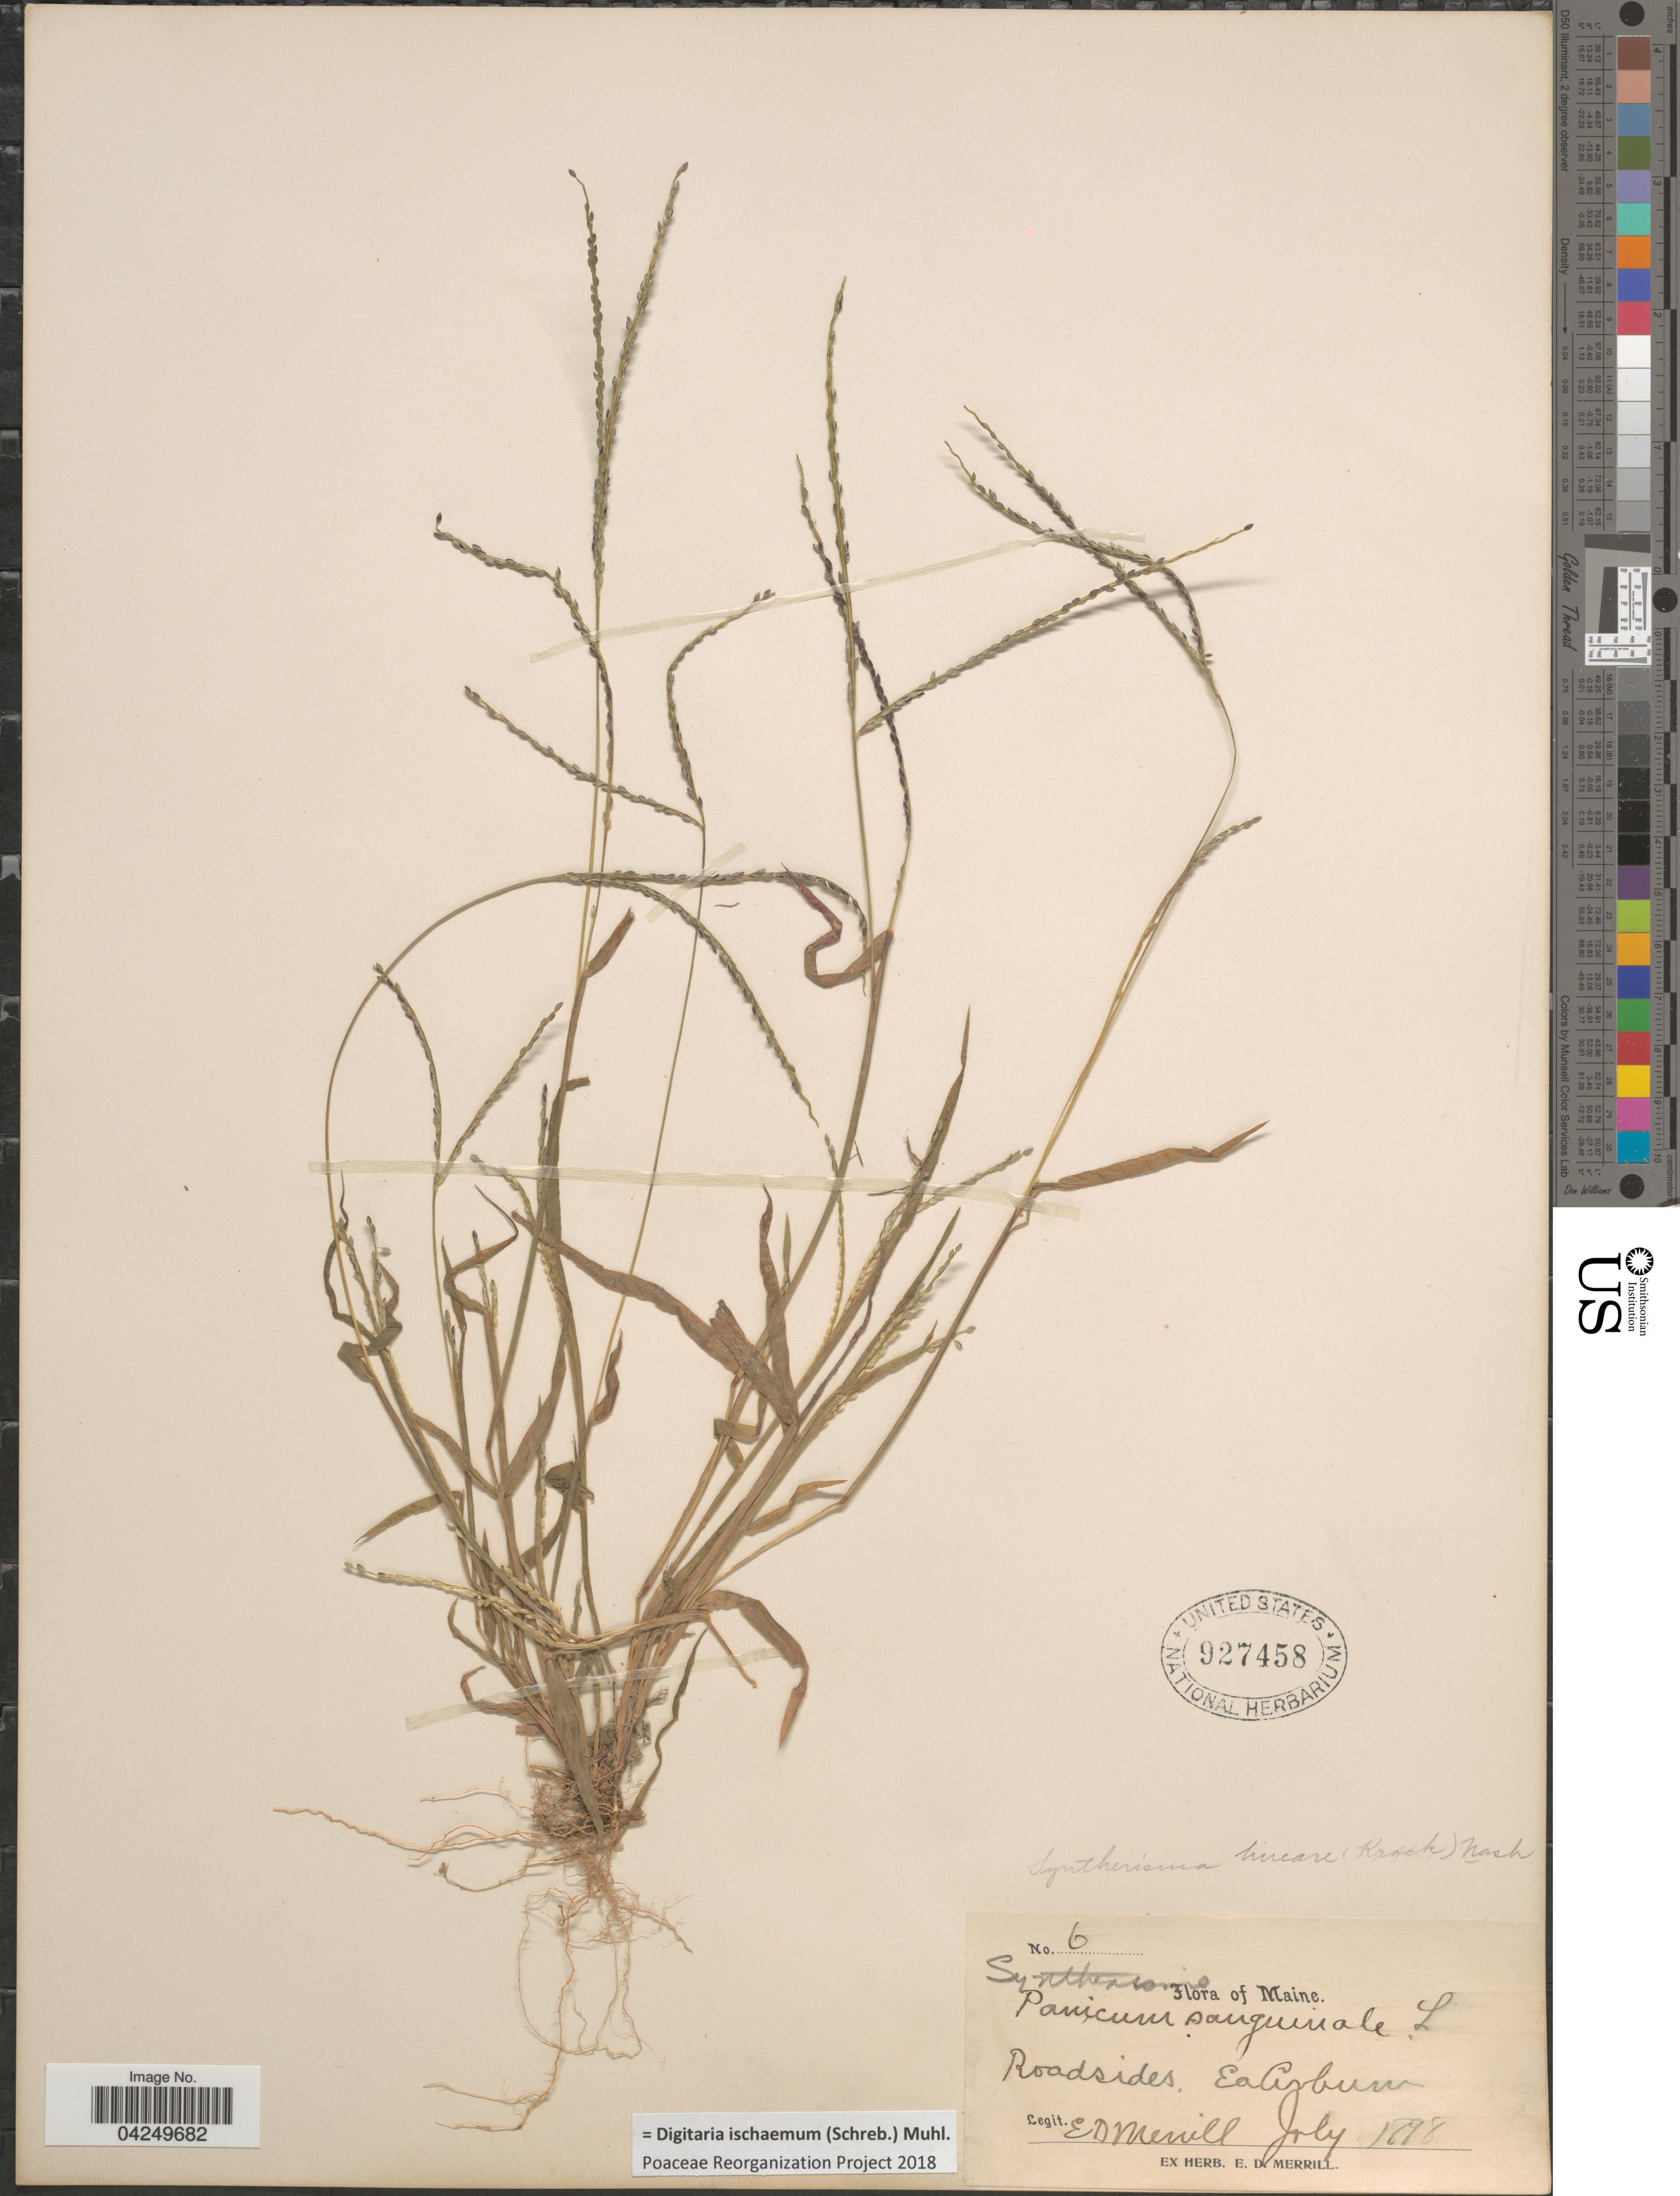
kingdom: Plantae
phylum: Tracheophyta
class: Liliopsida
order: Poales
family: Poaceae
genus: Digitaria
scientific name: Digitaria ischaemum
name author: (Schreber) Schreber ex Muhl.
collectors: E. D. Merrill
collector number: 6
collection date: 1898-07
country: United States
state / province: Maine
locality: Roadsides. EaArburn.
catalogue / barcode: US 927458